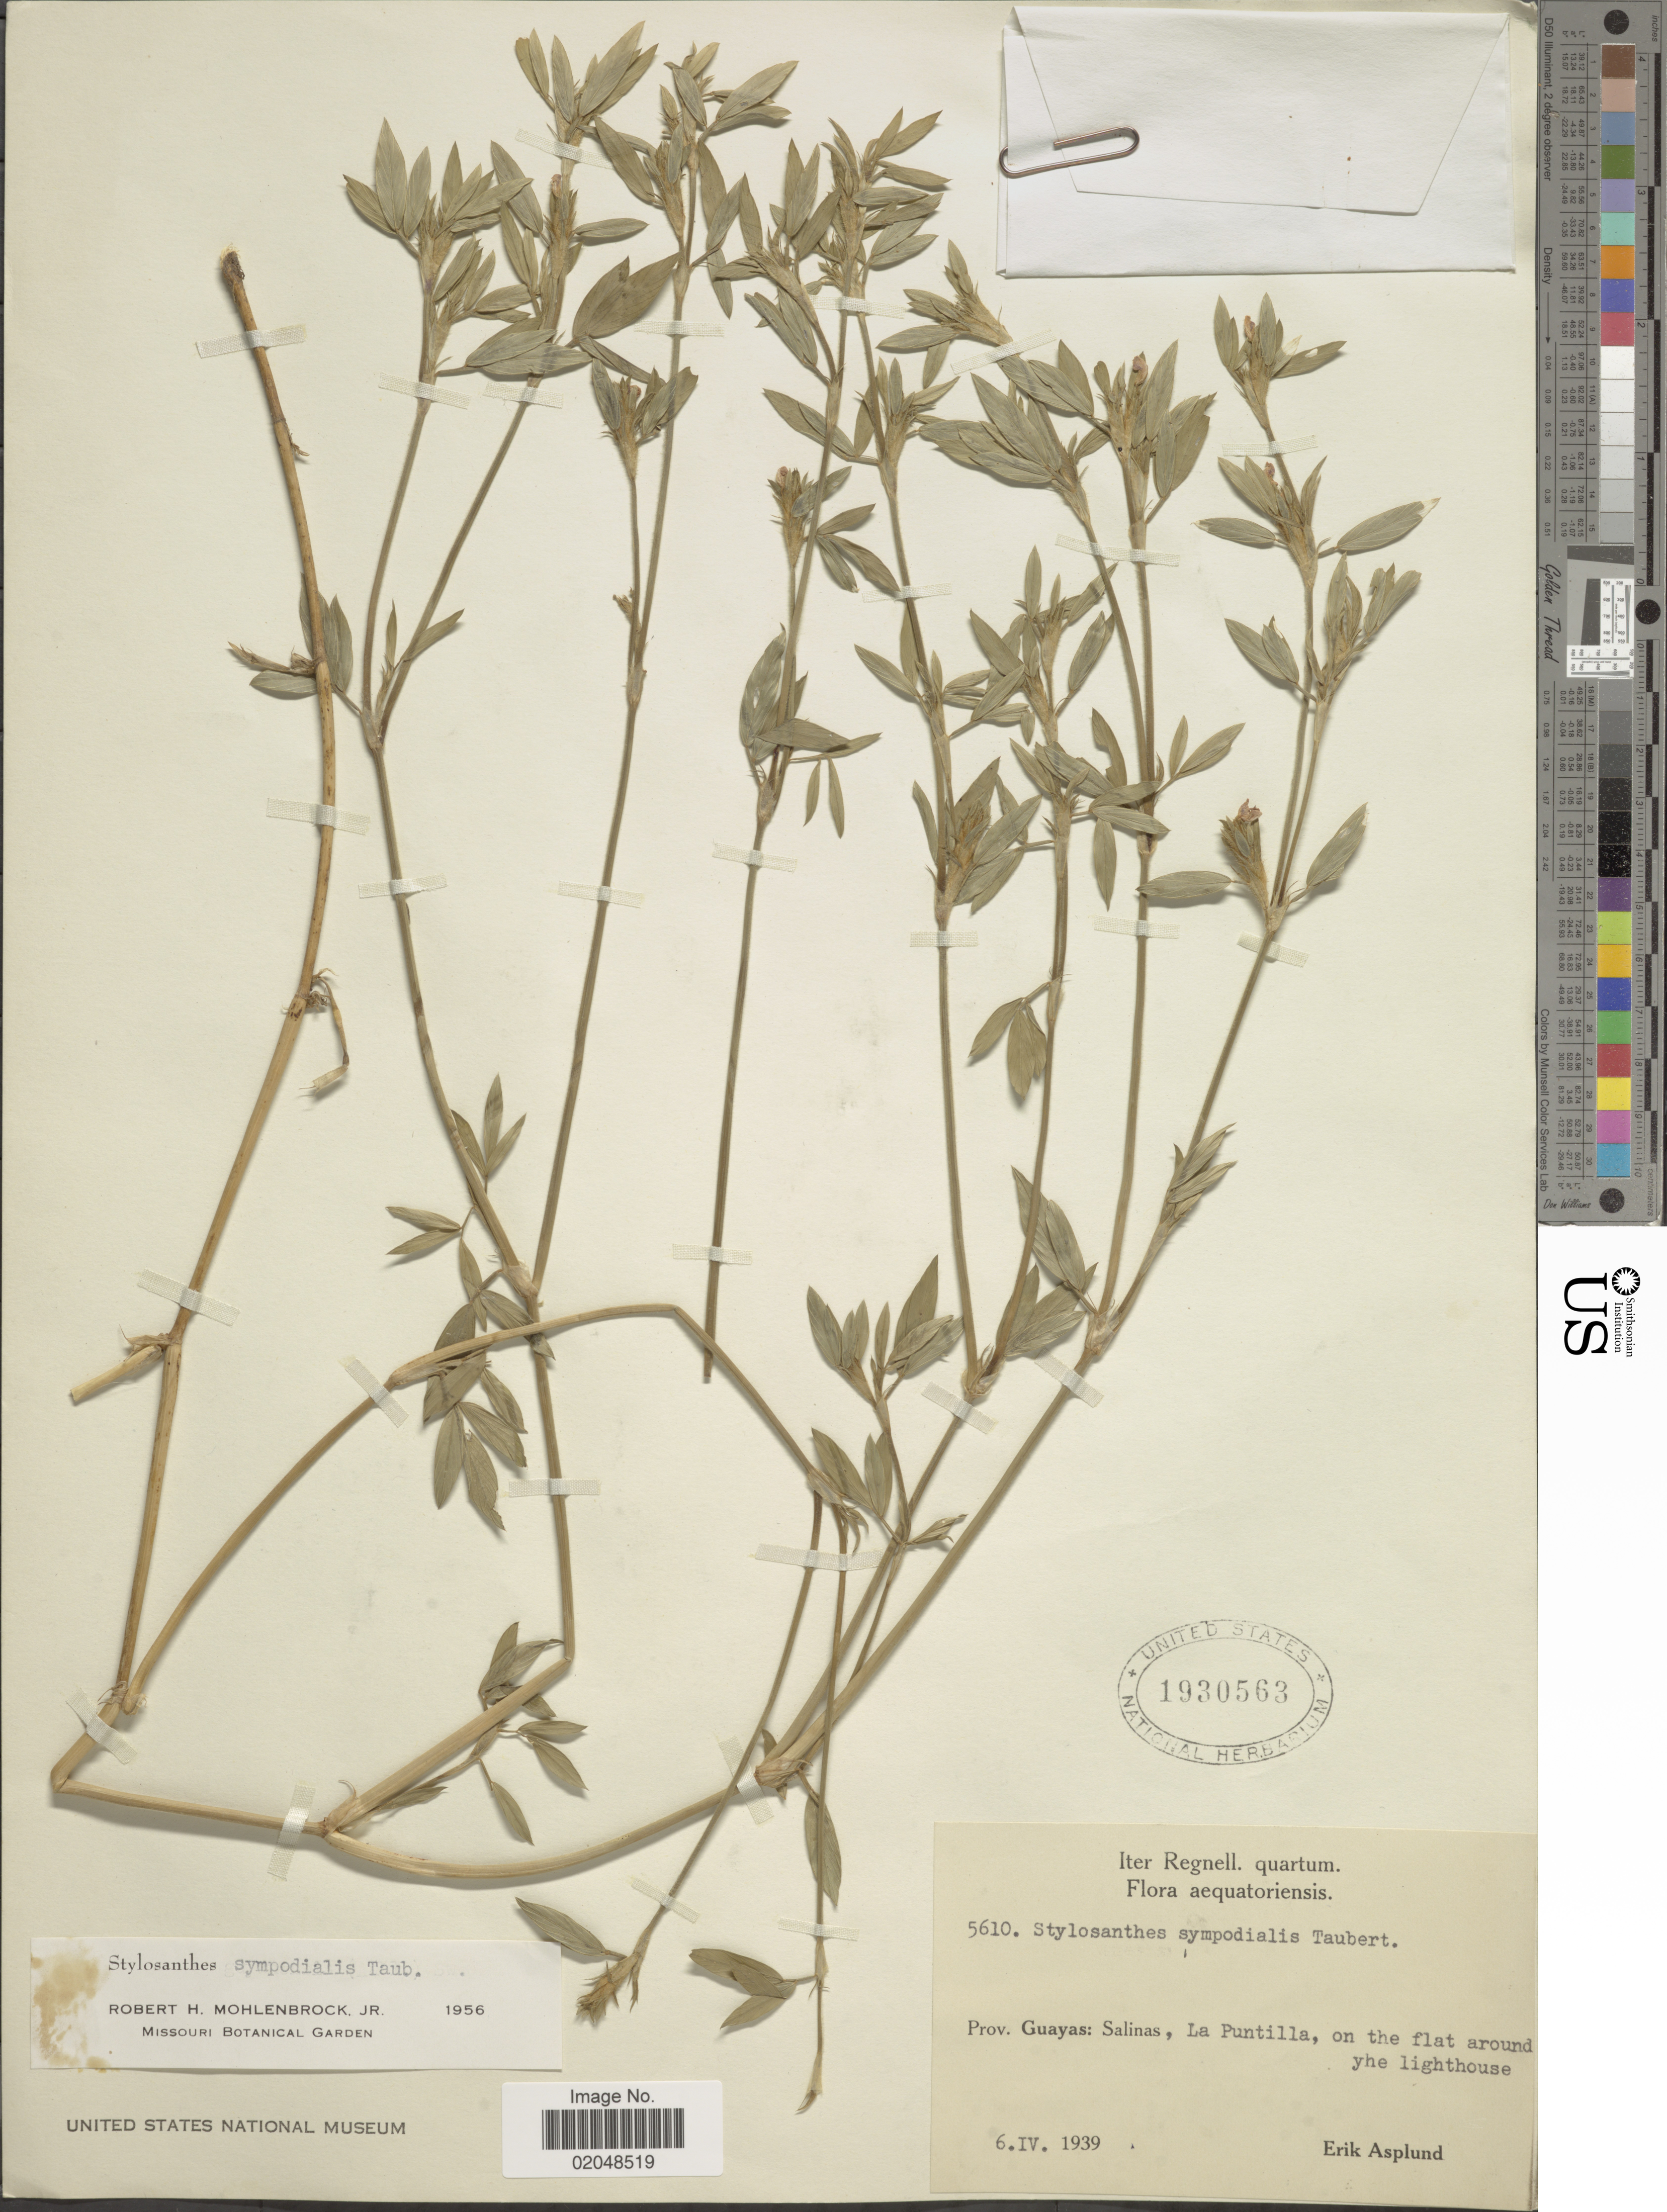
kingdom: Plantae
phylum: Tracheophyta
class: Magnoliopsida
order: Fabales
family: Fabaceae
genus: Stylosanthes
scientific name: Stylosanthes sympodialis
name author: Taub.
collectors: E. Asplund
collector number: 5610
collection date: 1939-04-06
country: Ecuador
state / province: Guayas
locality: La Puntilla, on the flat around the lighthouse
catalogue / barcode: US 1930563